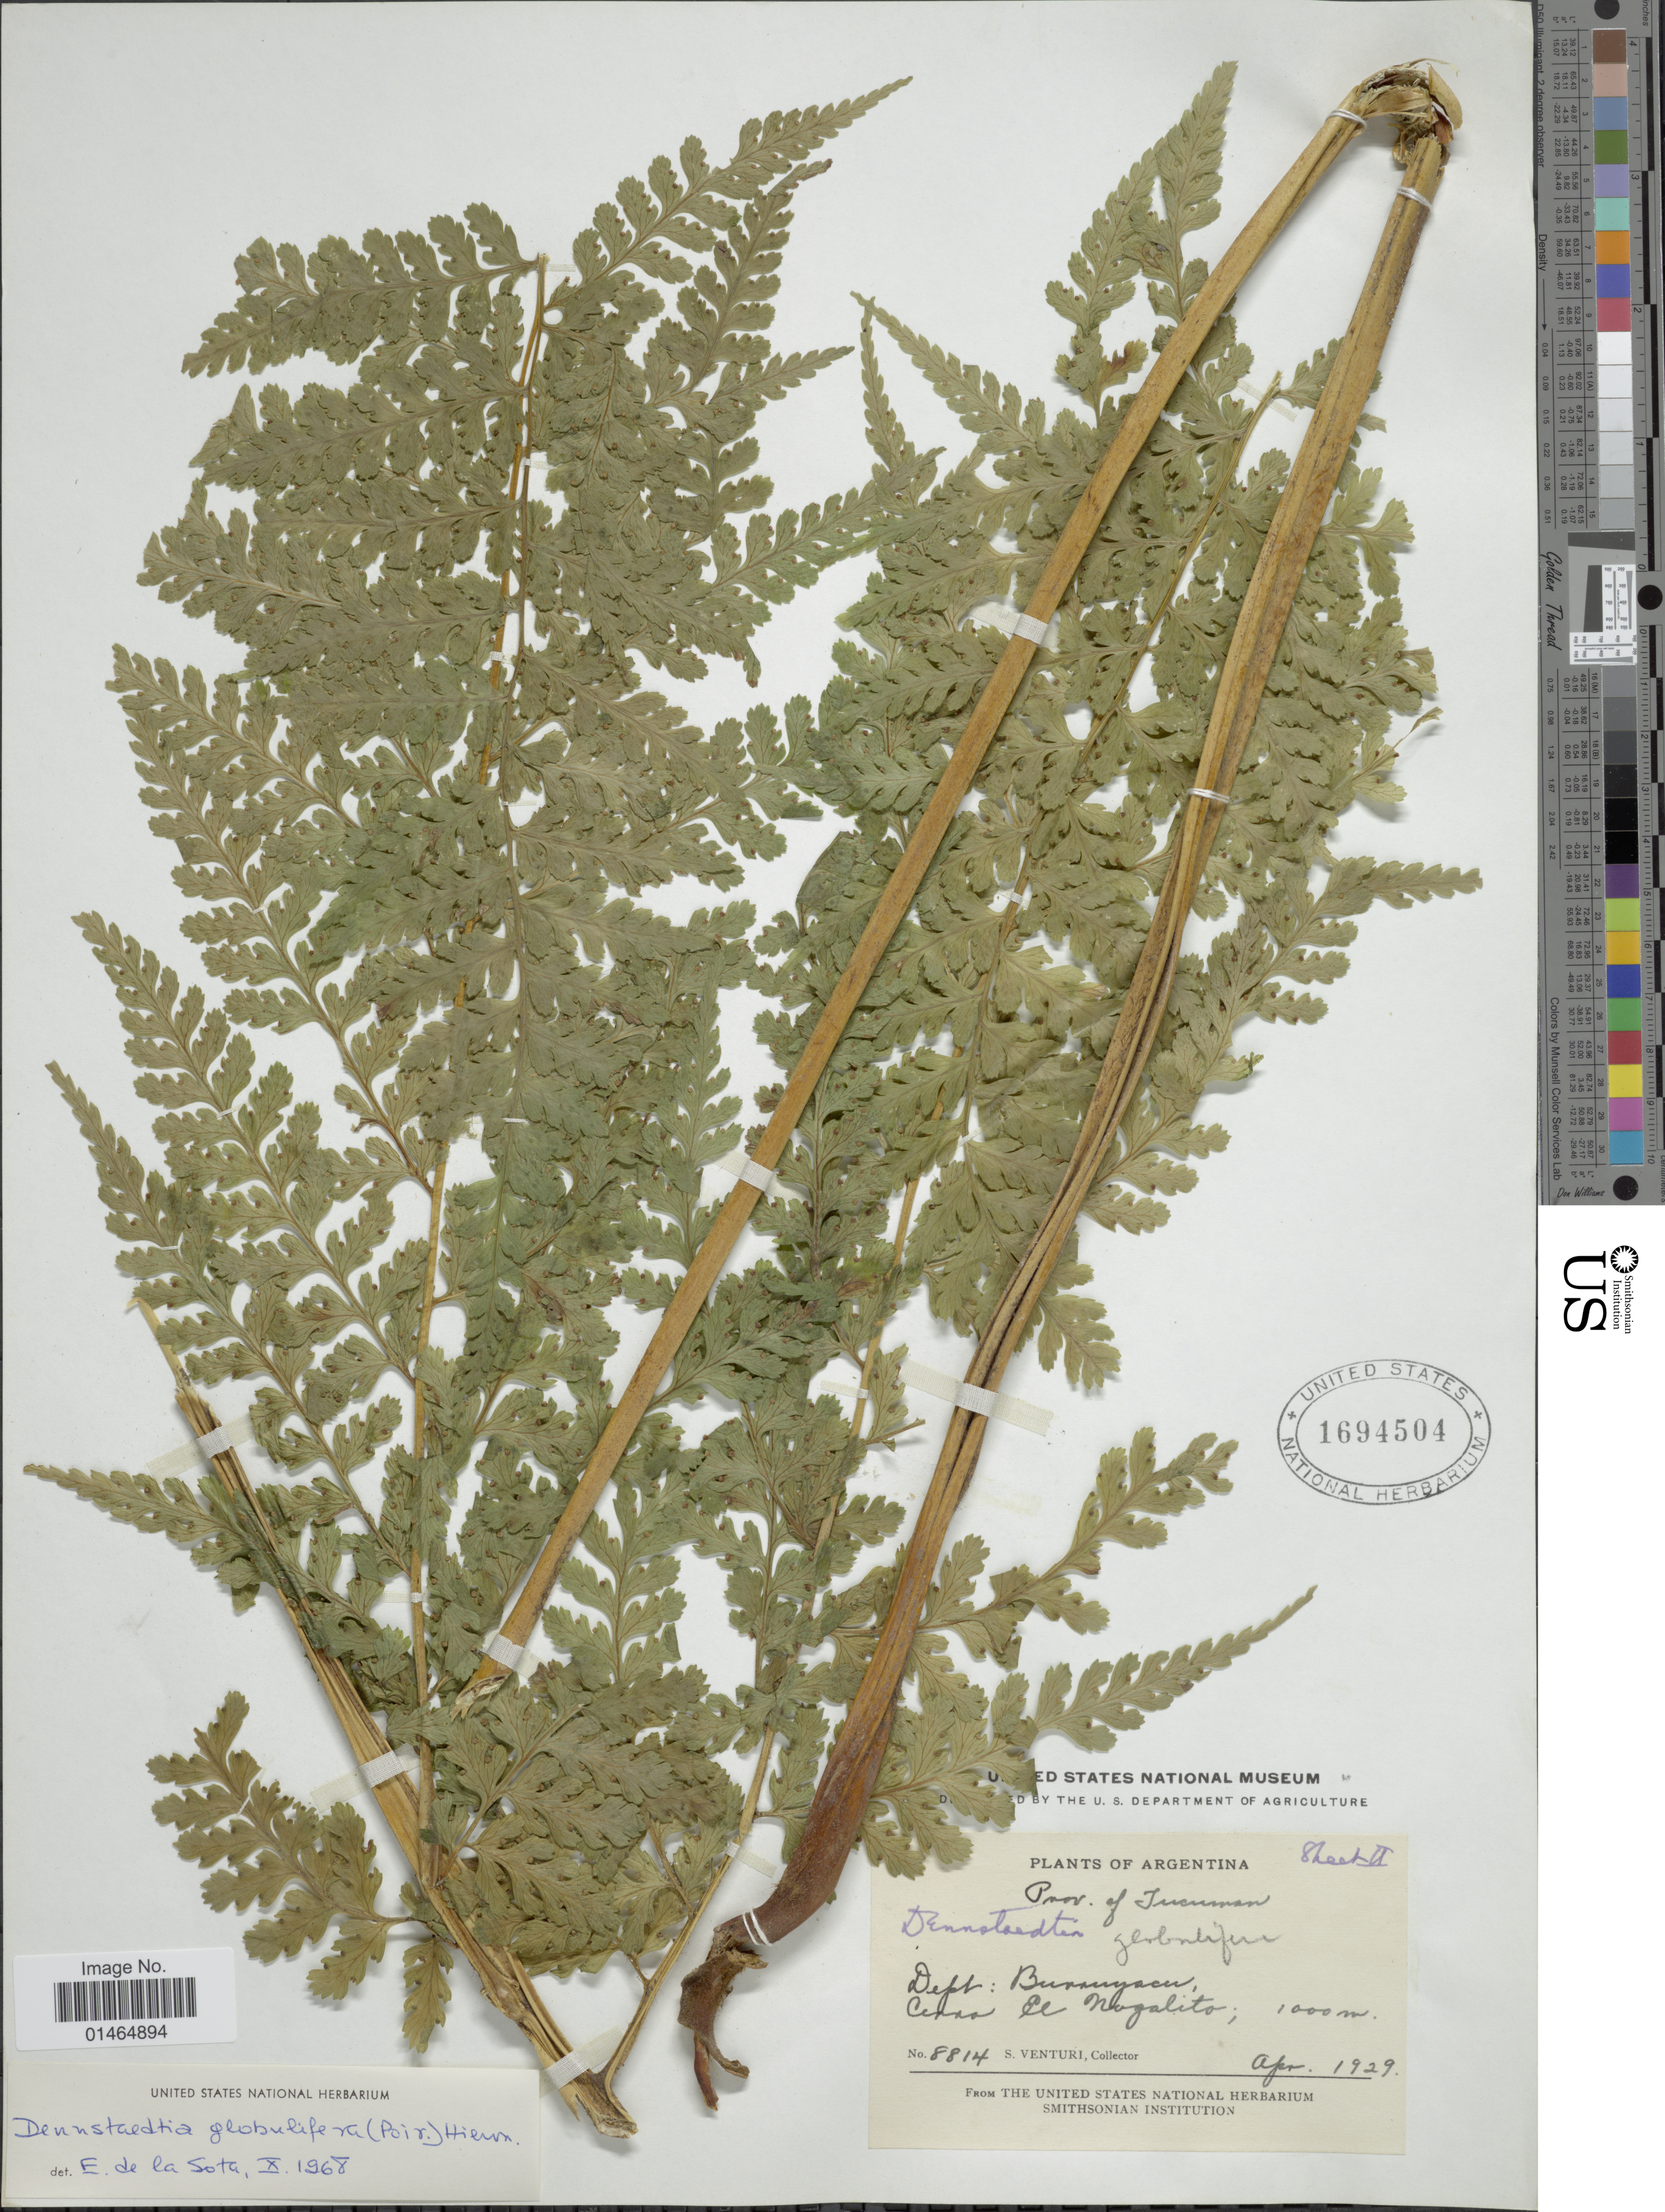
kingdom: Plantae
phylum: Tracheophyta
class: Polypodiopsida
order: Polypodiales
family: Dennstaedtiaceae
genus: Dennstaedtia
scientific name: Dennstaedtia globulifera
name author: (Poir.) Hieron.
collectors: S. Venturi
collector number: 8814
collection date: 1929-04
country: Argentina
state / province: Tucumán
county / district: Burruyacú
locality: Cerro El Nogalito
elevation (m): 1000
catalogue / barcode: US 1694504